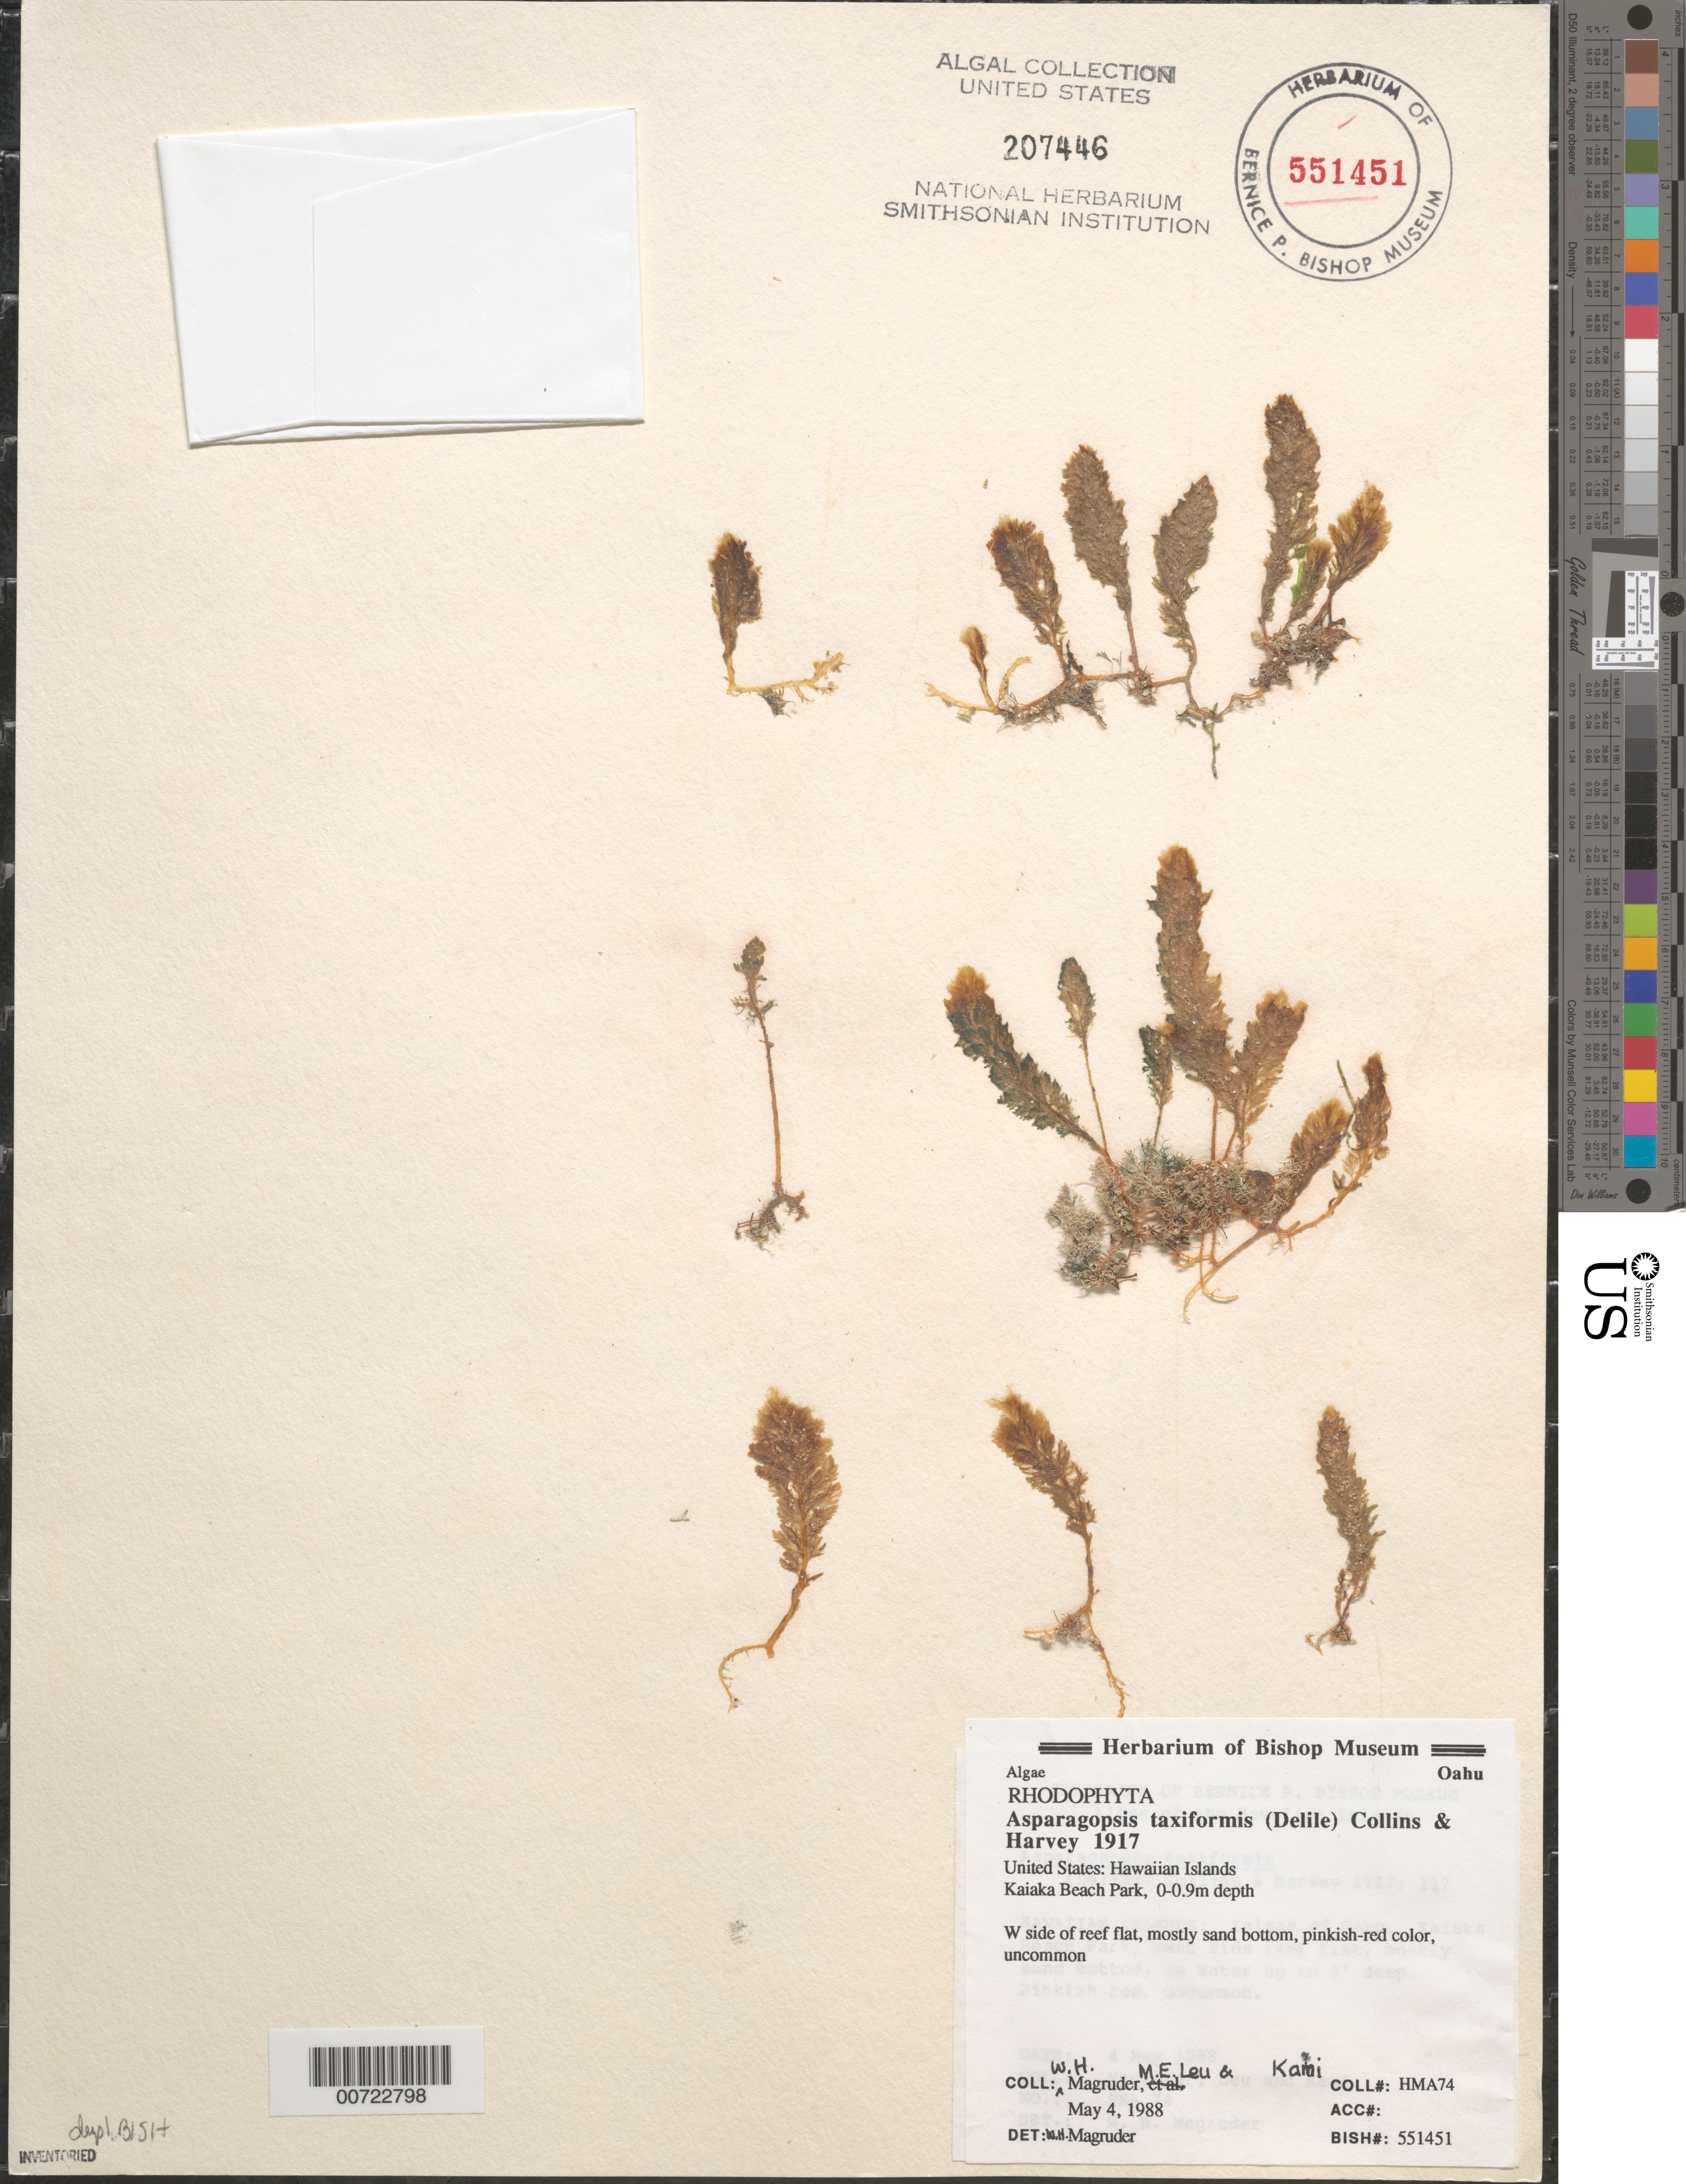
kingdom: Plantae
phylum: Rhodophyta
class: Florideophyceae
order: Bonnemaisoniales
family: Bonnemaisoniaceae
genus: Asparagopsis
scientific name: Asparagopsis taxiformis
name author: (Delile) Trevis.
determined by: Magruder, W. H.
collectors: W. Magruder, M. Leu & -. Kami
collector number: HMA 74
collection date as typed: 04 May 1988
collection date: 1988-05-04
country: United States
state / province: Hawaii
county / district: Honolulu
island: Oahu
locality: Kaiaka Beach Park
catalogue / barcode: US 207446